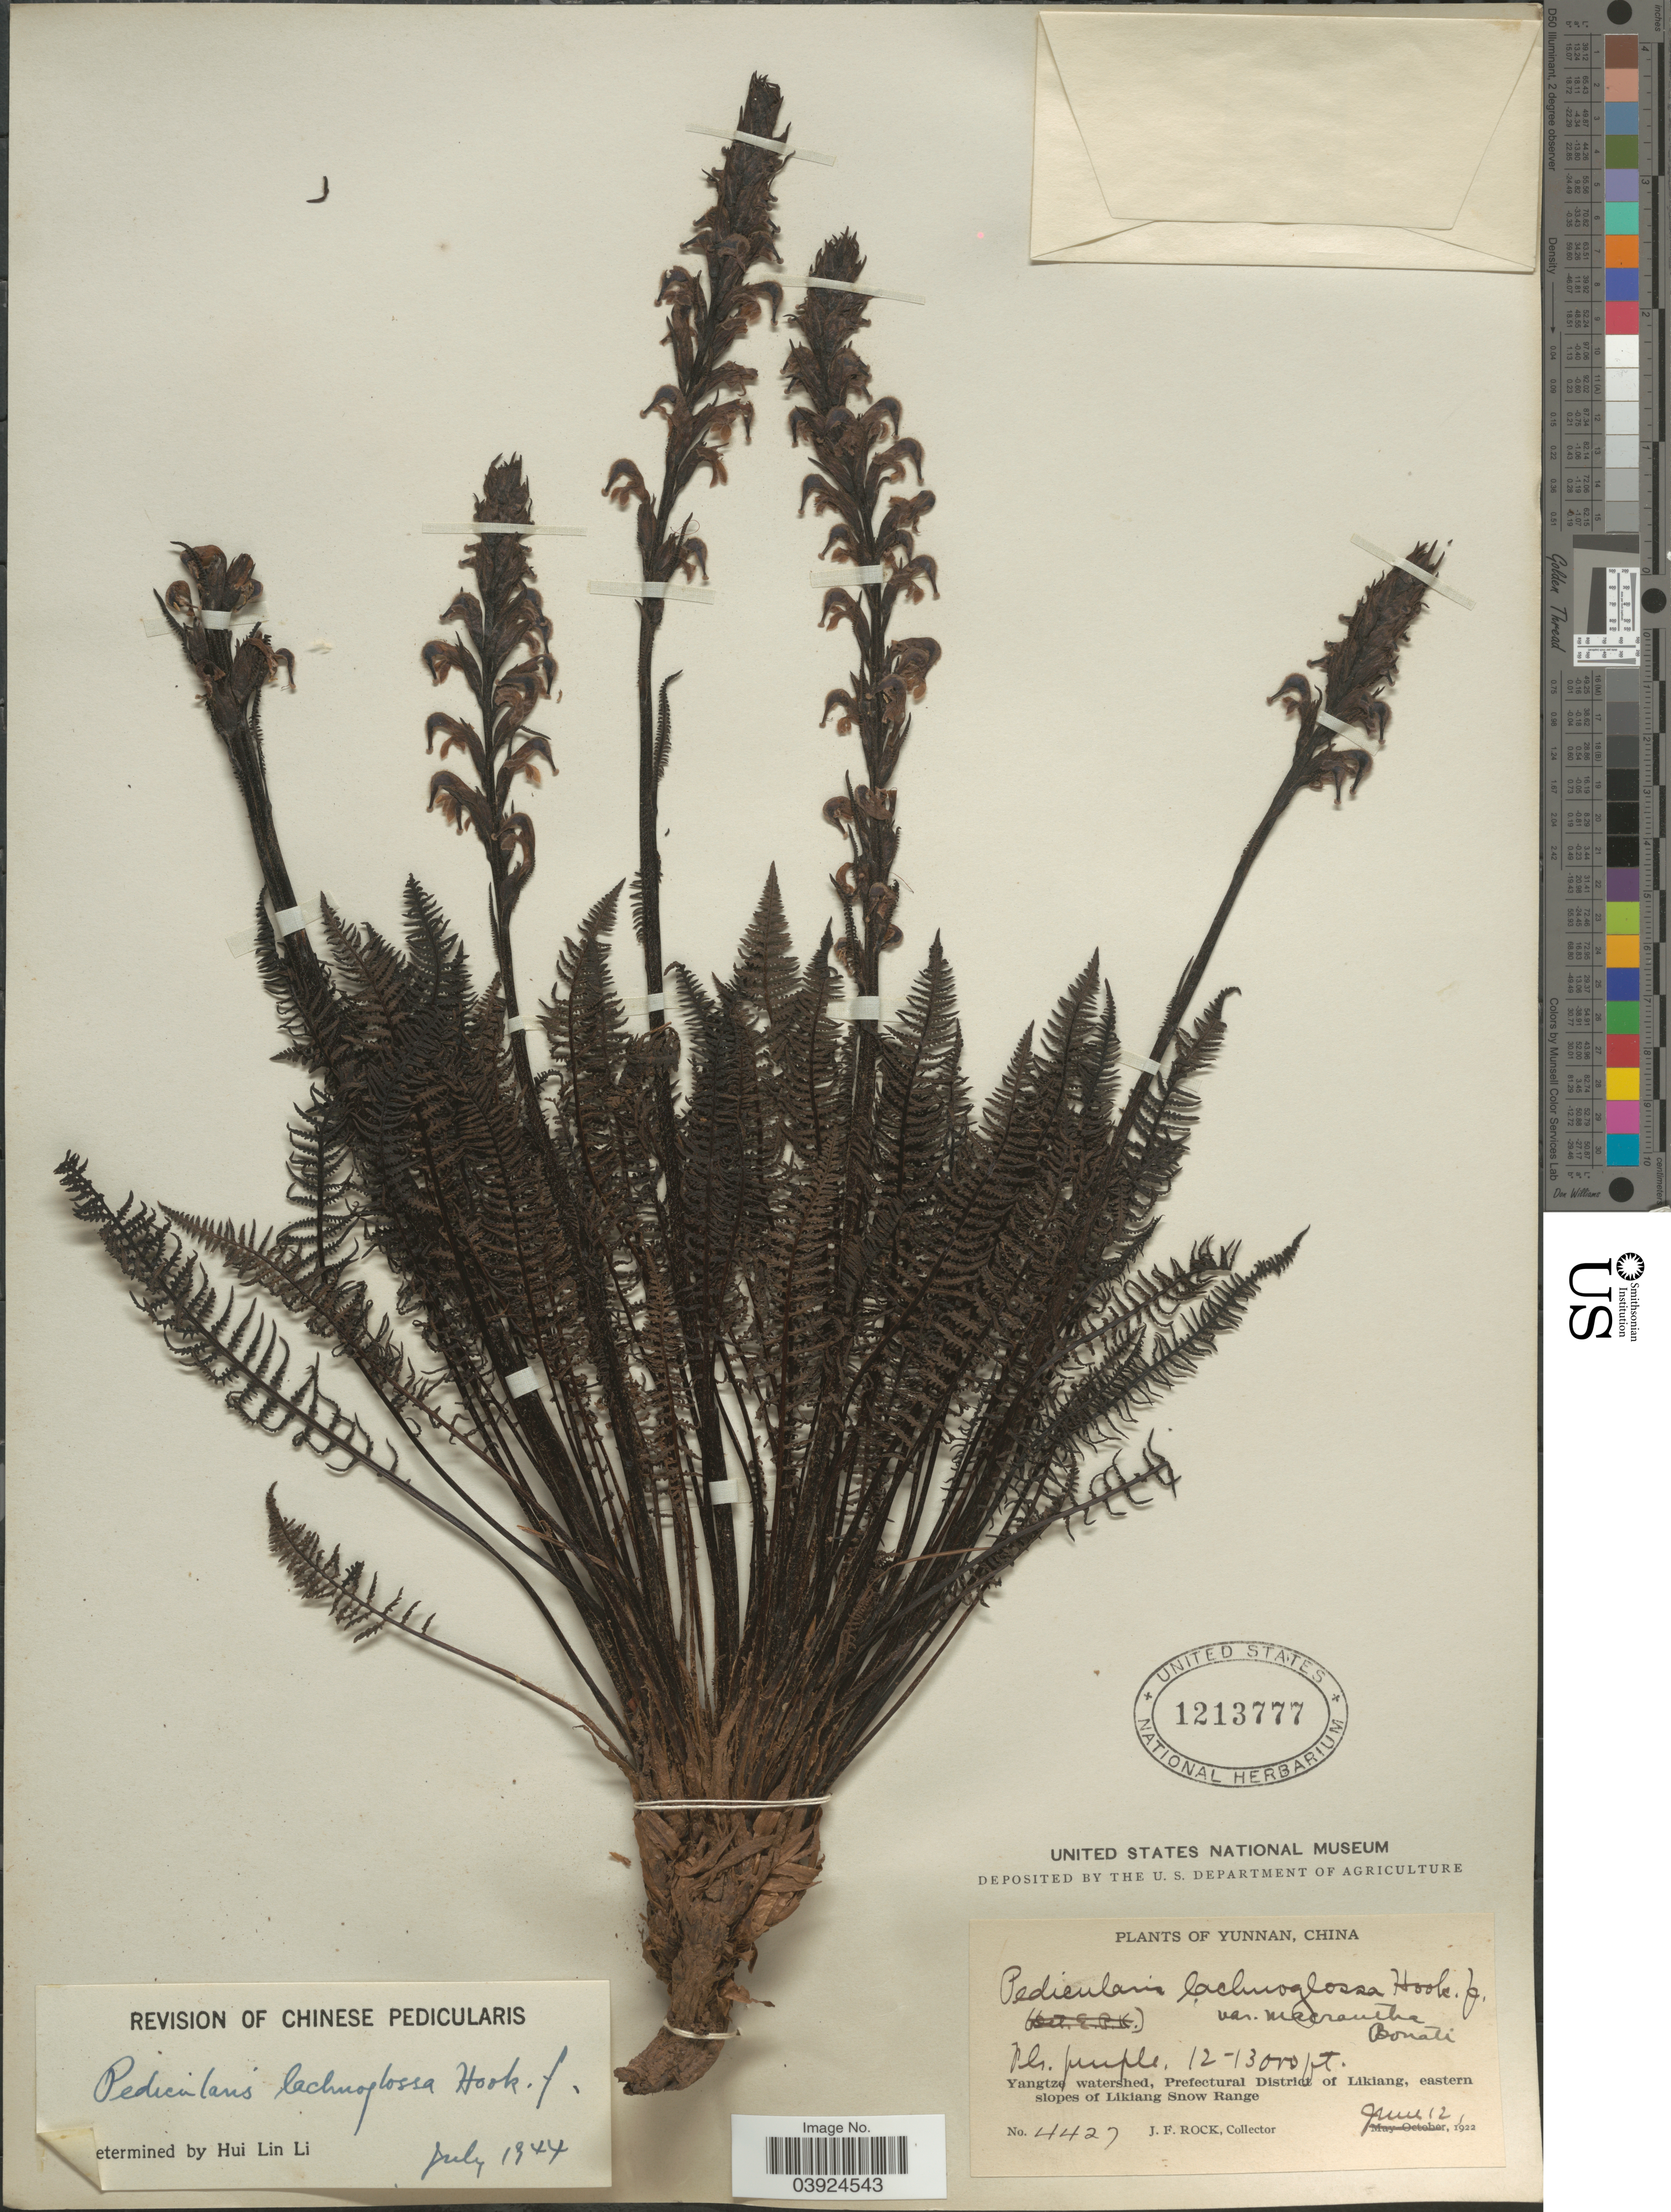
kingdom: Plantae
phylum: Tracheophyta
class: Magnoliopsida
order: Lamiales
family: Orobanchaceae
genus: Pedicularis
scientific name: Pedicularis lachnoglossa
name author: Hook. f.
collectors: J. Rock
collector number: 4427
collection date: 1922-06-12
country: China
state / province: Yunnan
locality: Yangtze watershed, Prefectural District of Likiang, eastern slopes of Likiang Snow Range.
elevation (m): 3658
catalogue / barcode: US 1213777